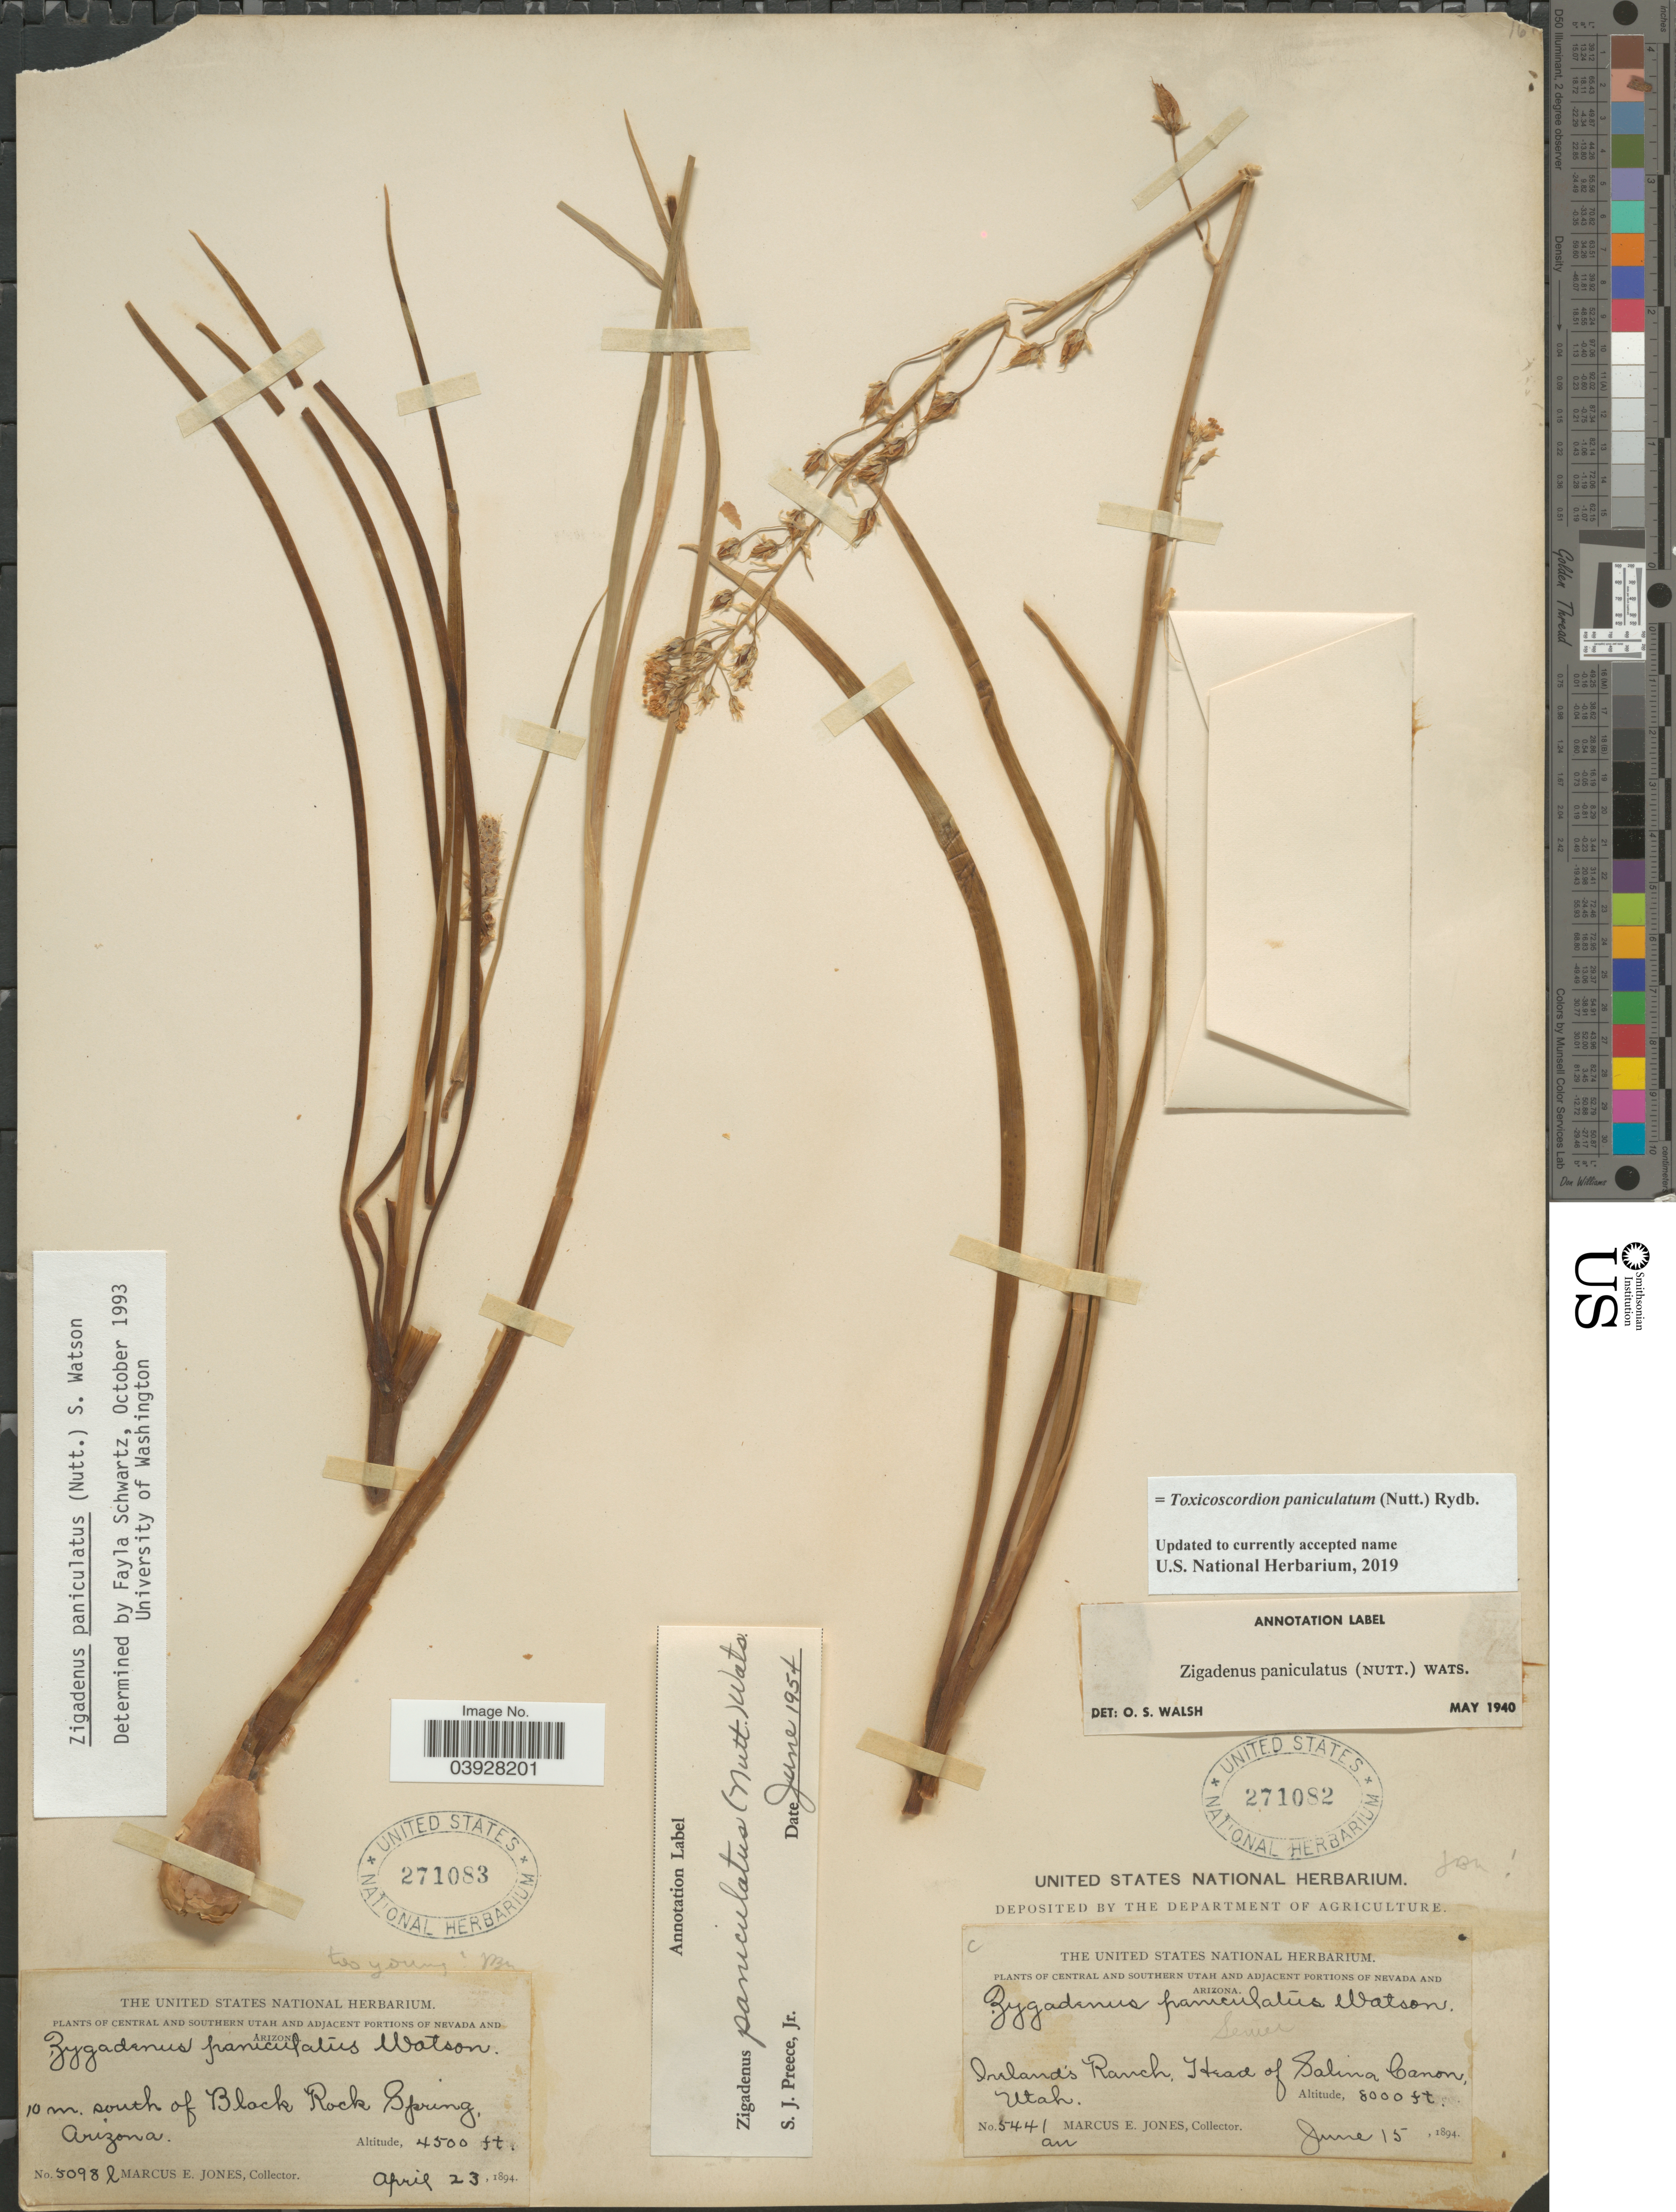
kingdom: Plantae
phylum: Tracheophyta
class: Liliopsida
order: Liliales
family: Melanthiaceae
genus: Toxicoscordion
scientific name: Toxicoscordion paniculatum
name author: (Nutt.) Rydb.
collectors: M. E. Jones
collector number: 5098l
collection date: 1894-04-23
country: United States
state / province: Arizona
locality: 10 m. south of Black Rock Spring.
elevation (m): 1372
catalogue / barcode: US 271083